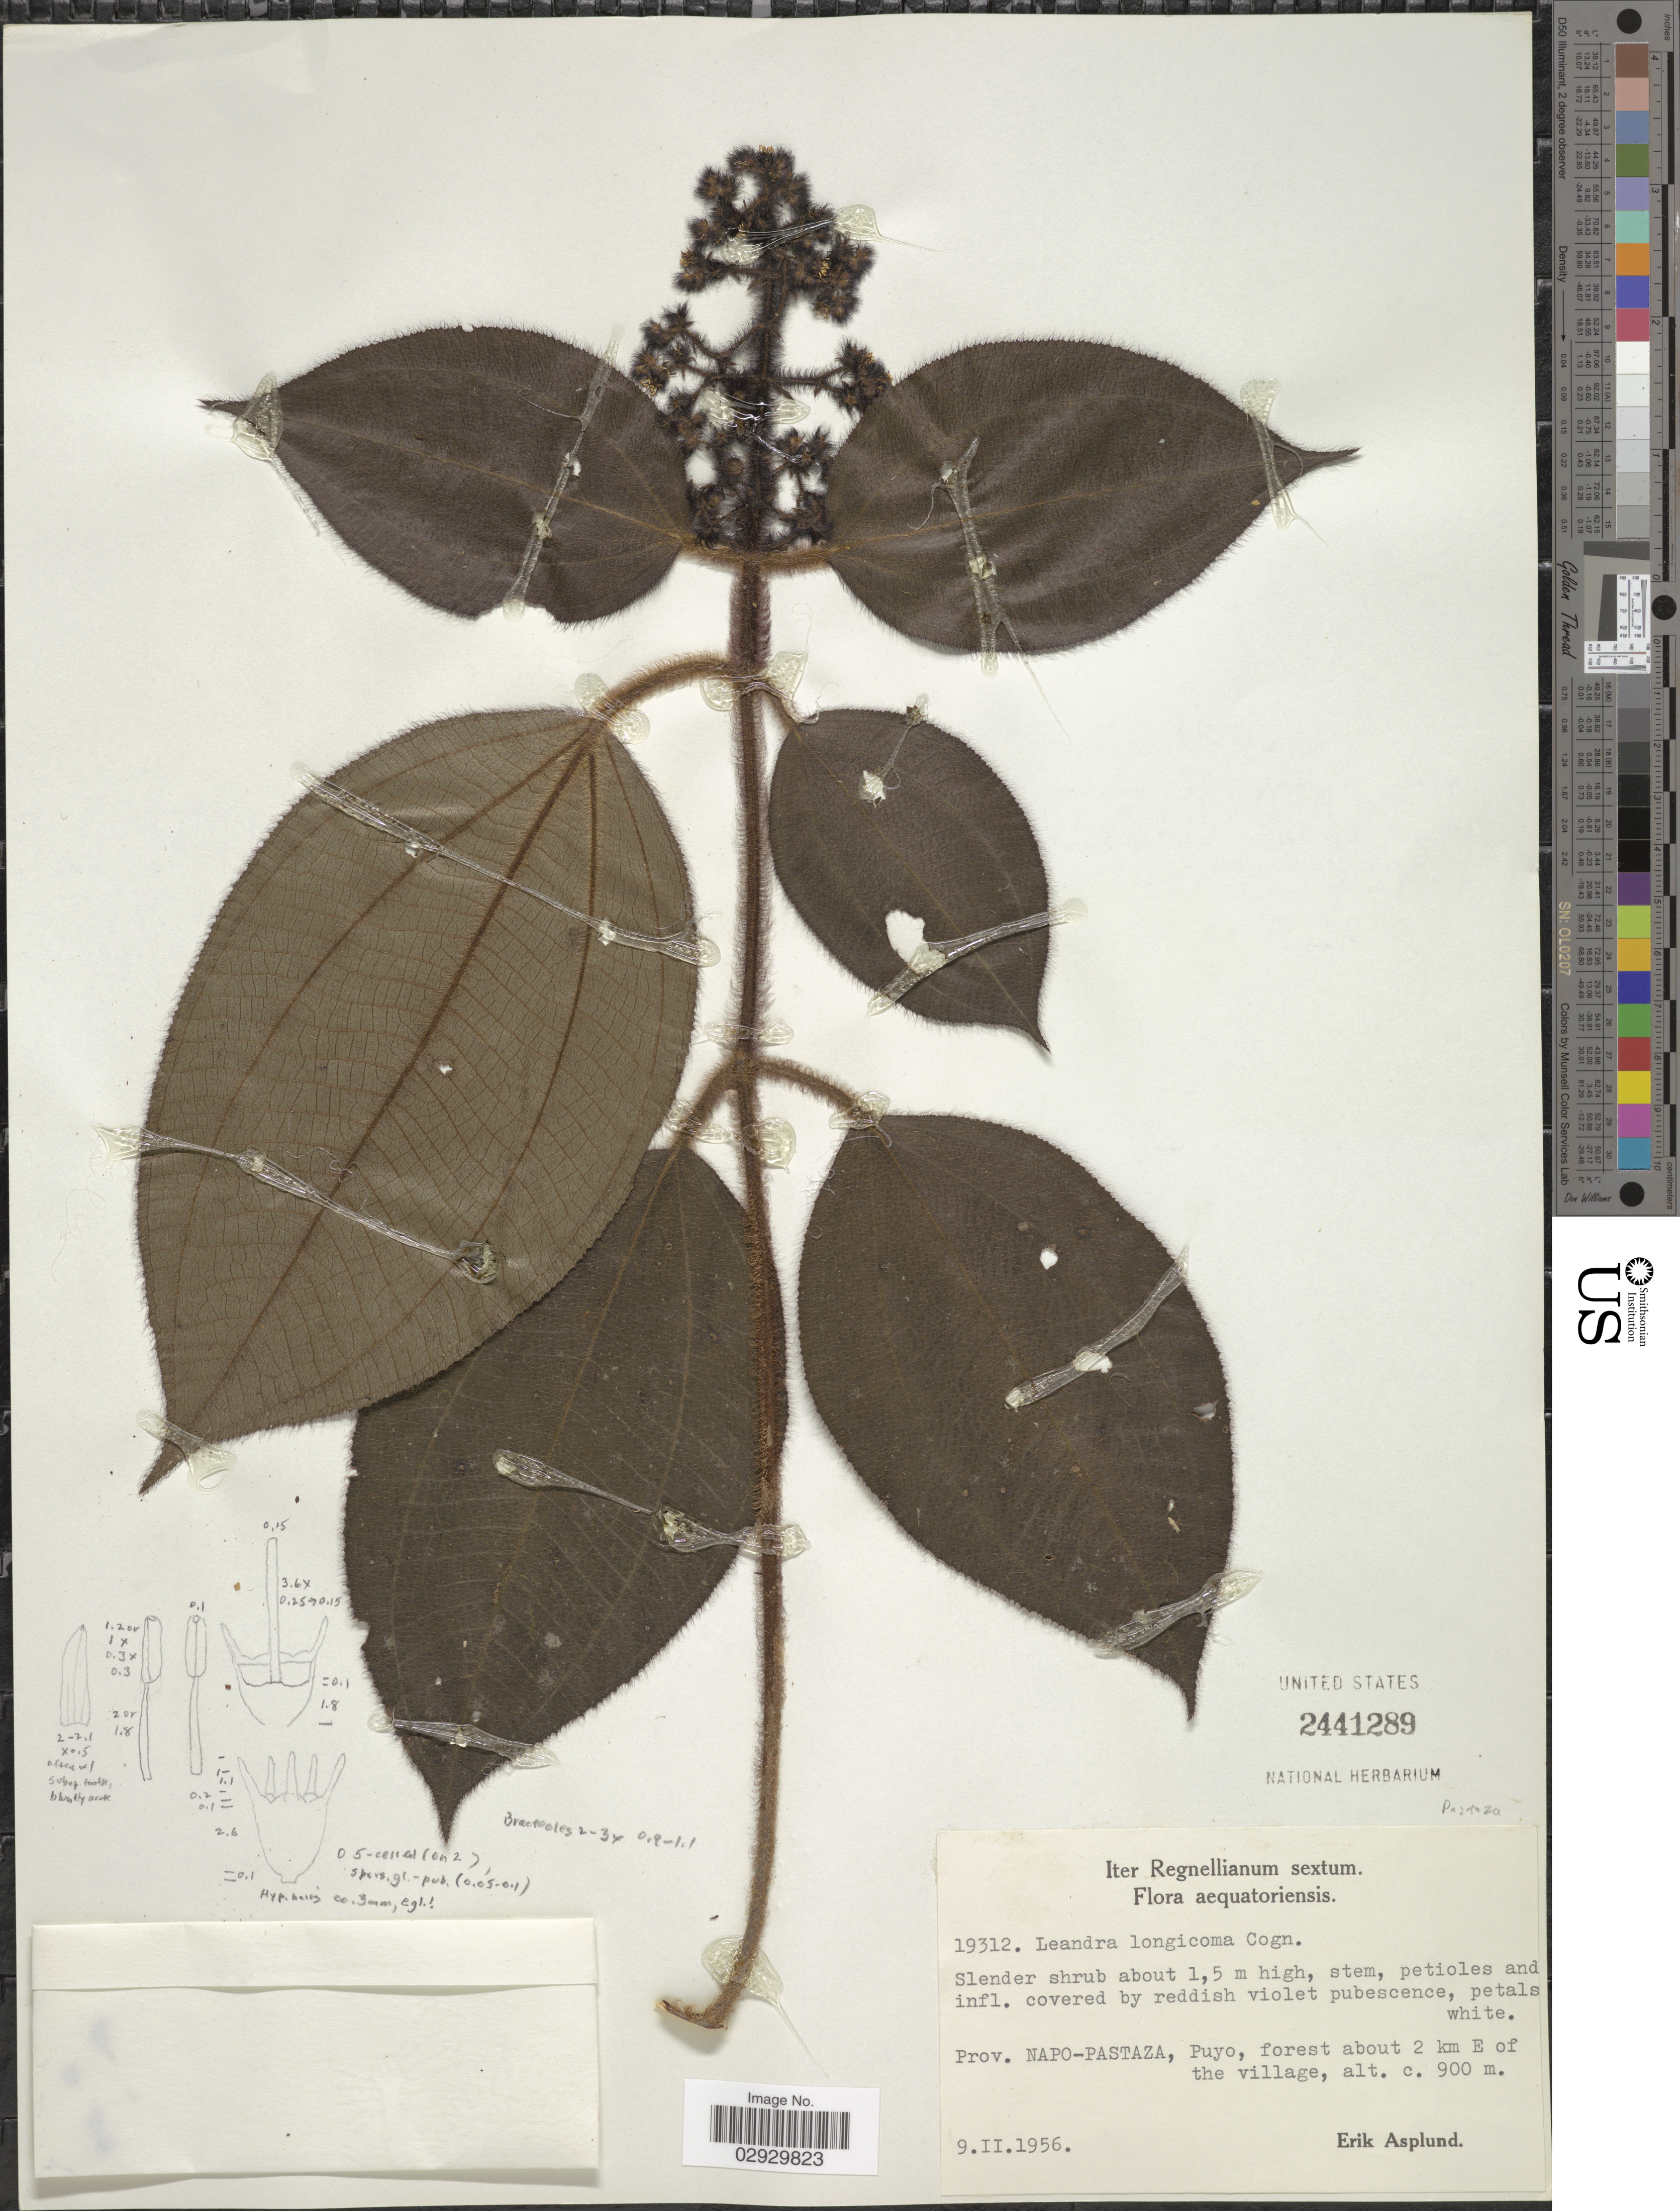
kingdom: Plantae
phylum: Tracheophyta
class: Magnoliopsida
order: Myrtales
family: Melastomataceae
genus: Leandra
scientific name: Leandra longicoma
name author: Cogn.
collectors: E. Asplund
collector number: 19312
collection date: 1956-02-09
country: Ecuador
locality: Prov. Napo-Pastaza, Puyo, forest about 2 km E of the village.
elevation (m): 900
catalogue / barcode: US 2441289